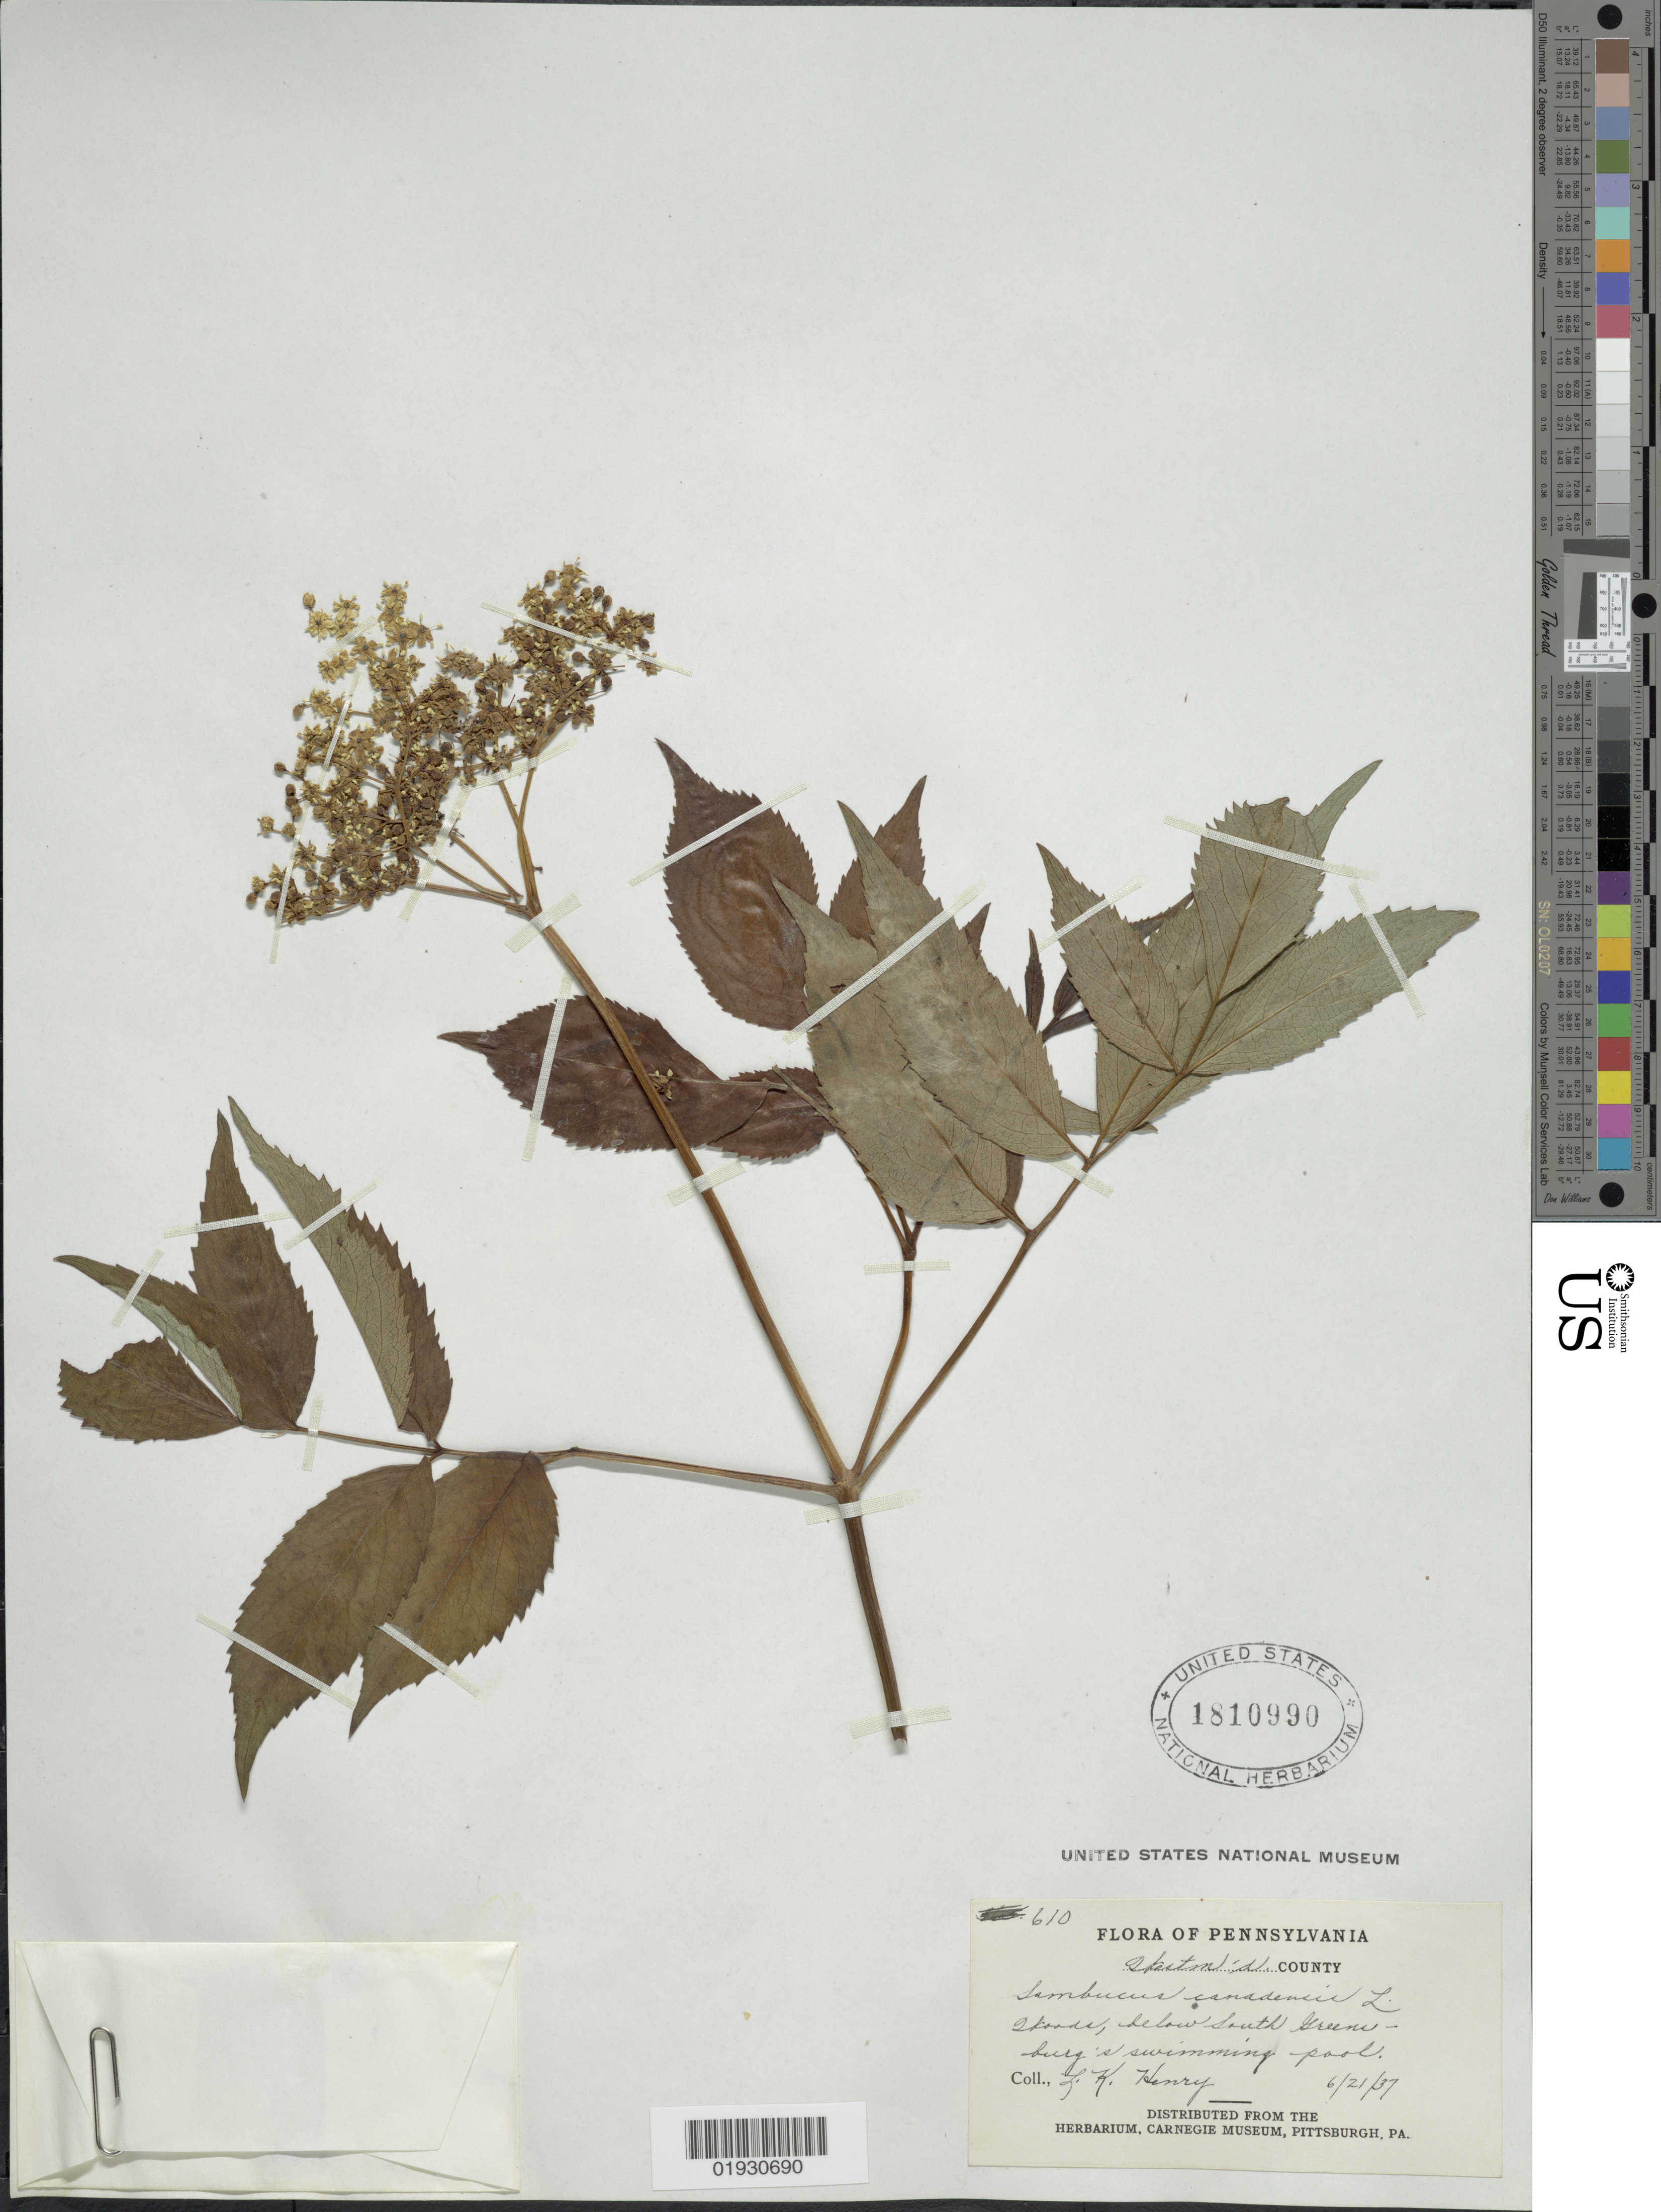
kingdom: Plantae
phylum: Tracheophyta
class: Magnoliopsida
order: Dipsacales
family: Viburnaceae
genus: Sambucus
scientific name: Sambucus canadensis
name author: L.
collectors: L. K. Henry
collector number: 610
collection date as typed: Transcribed d/m/y: 21/6/37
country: United States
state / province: Pennsylvania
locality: Westm'd County, Woods, below South Greenburg's swimming pool.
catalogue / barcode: US 1810990